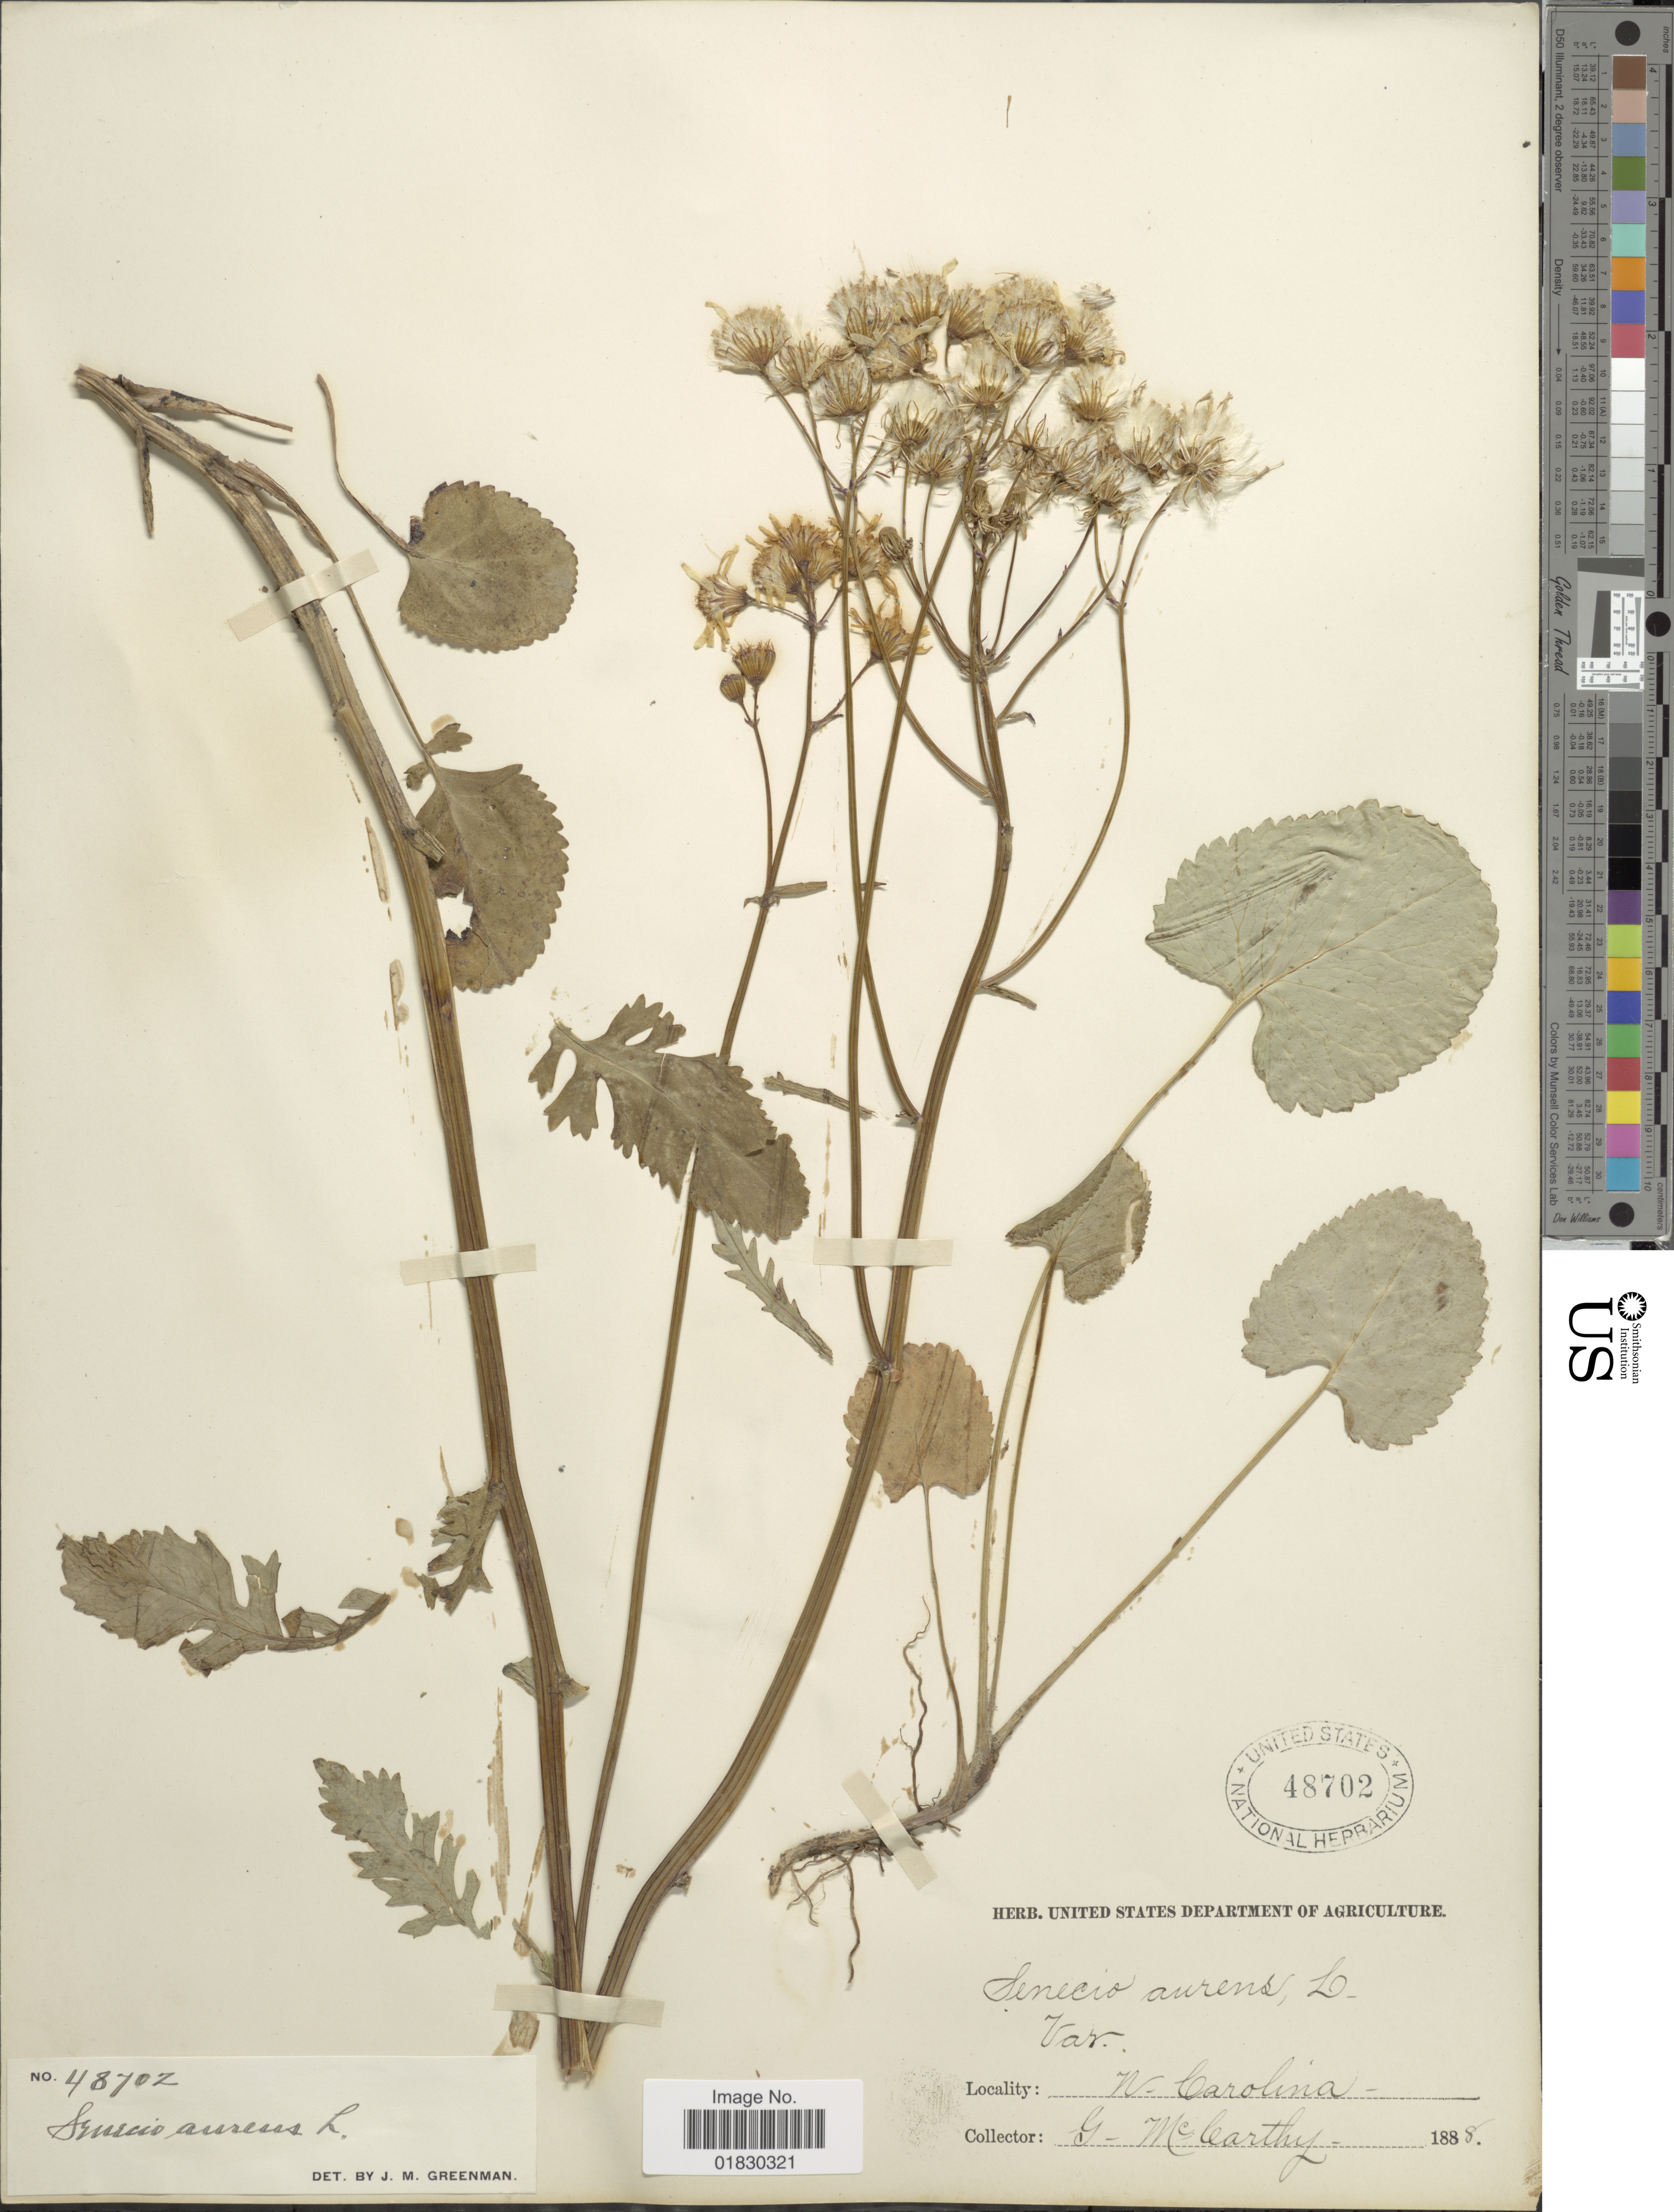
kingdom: Plantae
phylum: Tracheophyta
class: Magnoliopsida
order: Asterales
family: Asteraceae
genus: Packera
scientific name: Packera aurea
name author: (L.) Á. Löve & D. Löve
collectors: G. McCarthy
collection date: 1888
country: United States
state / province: North Carolina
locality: N. Carolina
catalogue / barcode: US 48702